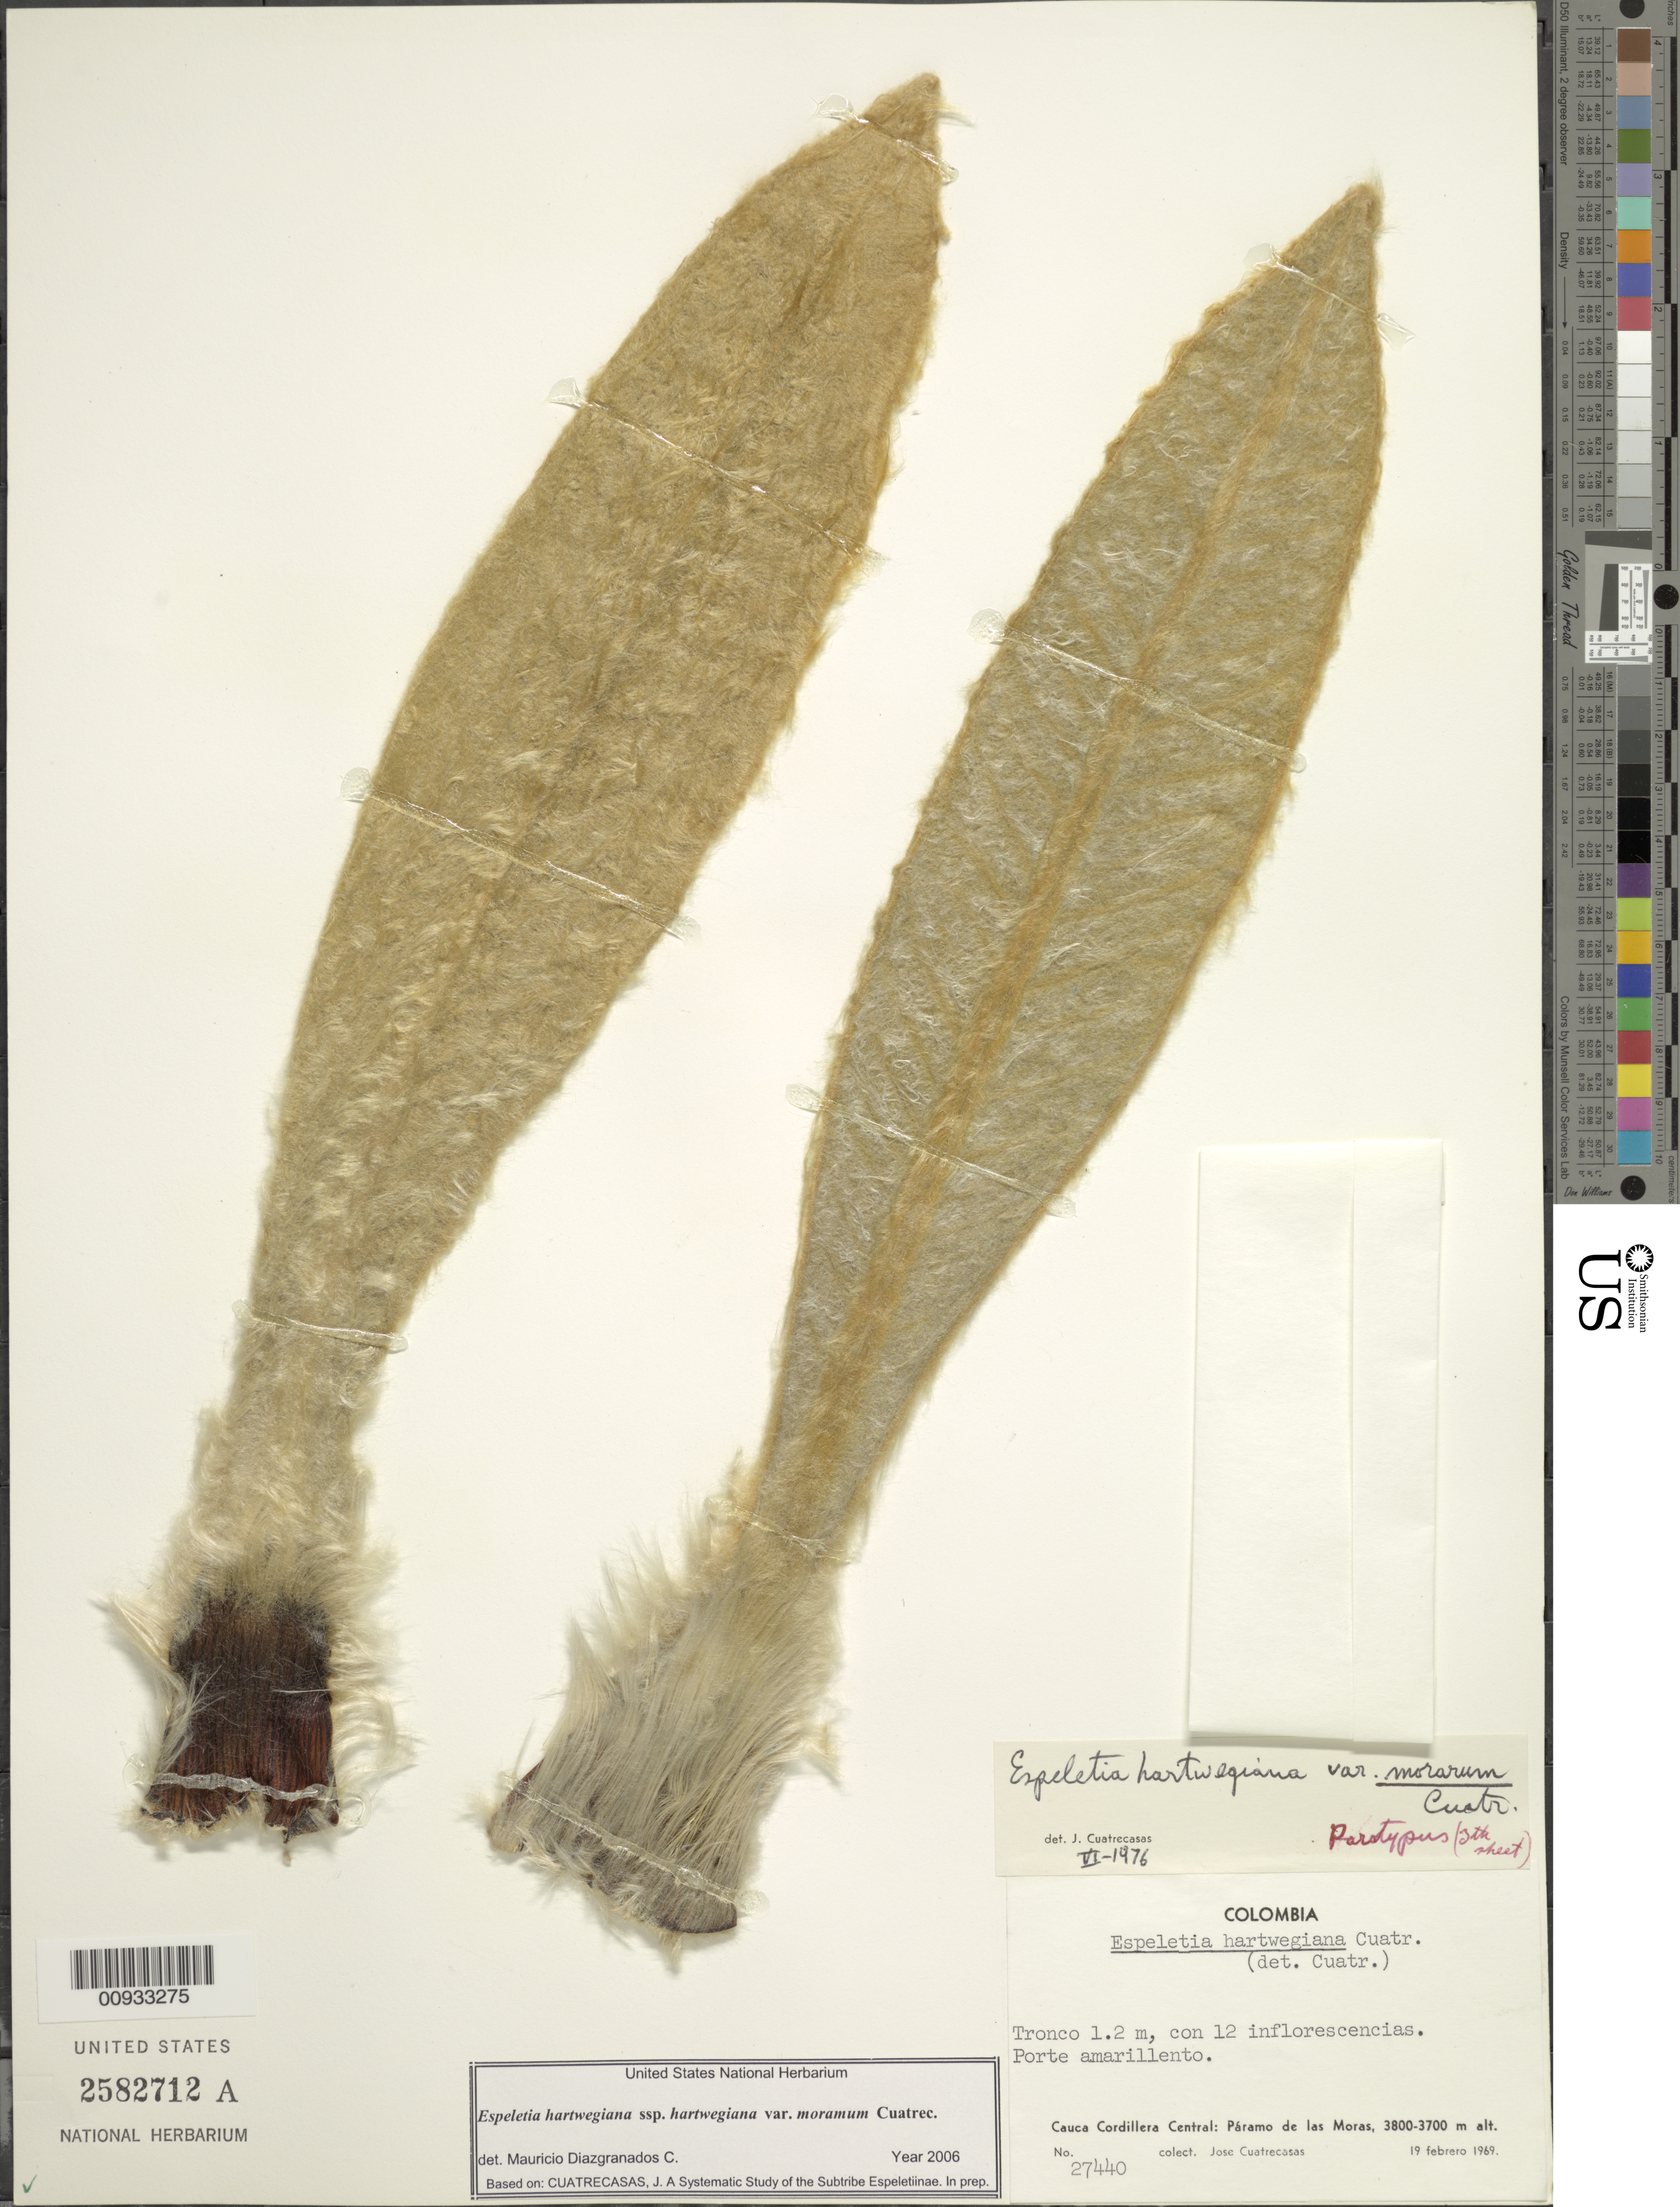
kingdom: Plantae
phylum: Tracheophyta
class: Magnoliopsida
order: Asterales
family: Asteraceae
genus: Espeletia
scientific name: Espeletia hartwegiana var. morarum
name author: Cuatrec.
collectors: J. Cuatrecasas & C. Lehman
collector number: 27440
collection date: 1969-02-19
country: Colombia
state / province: Cauca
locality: Cordillera Central: Paramo de las Moras.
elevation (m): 3700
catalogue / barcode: US 2582712A